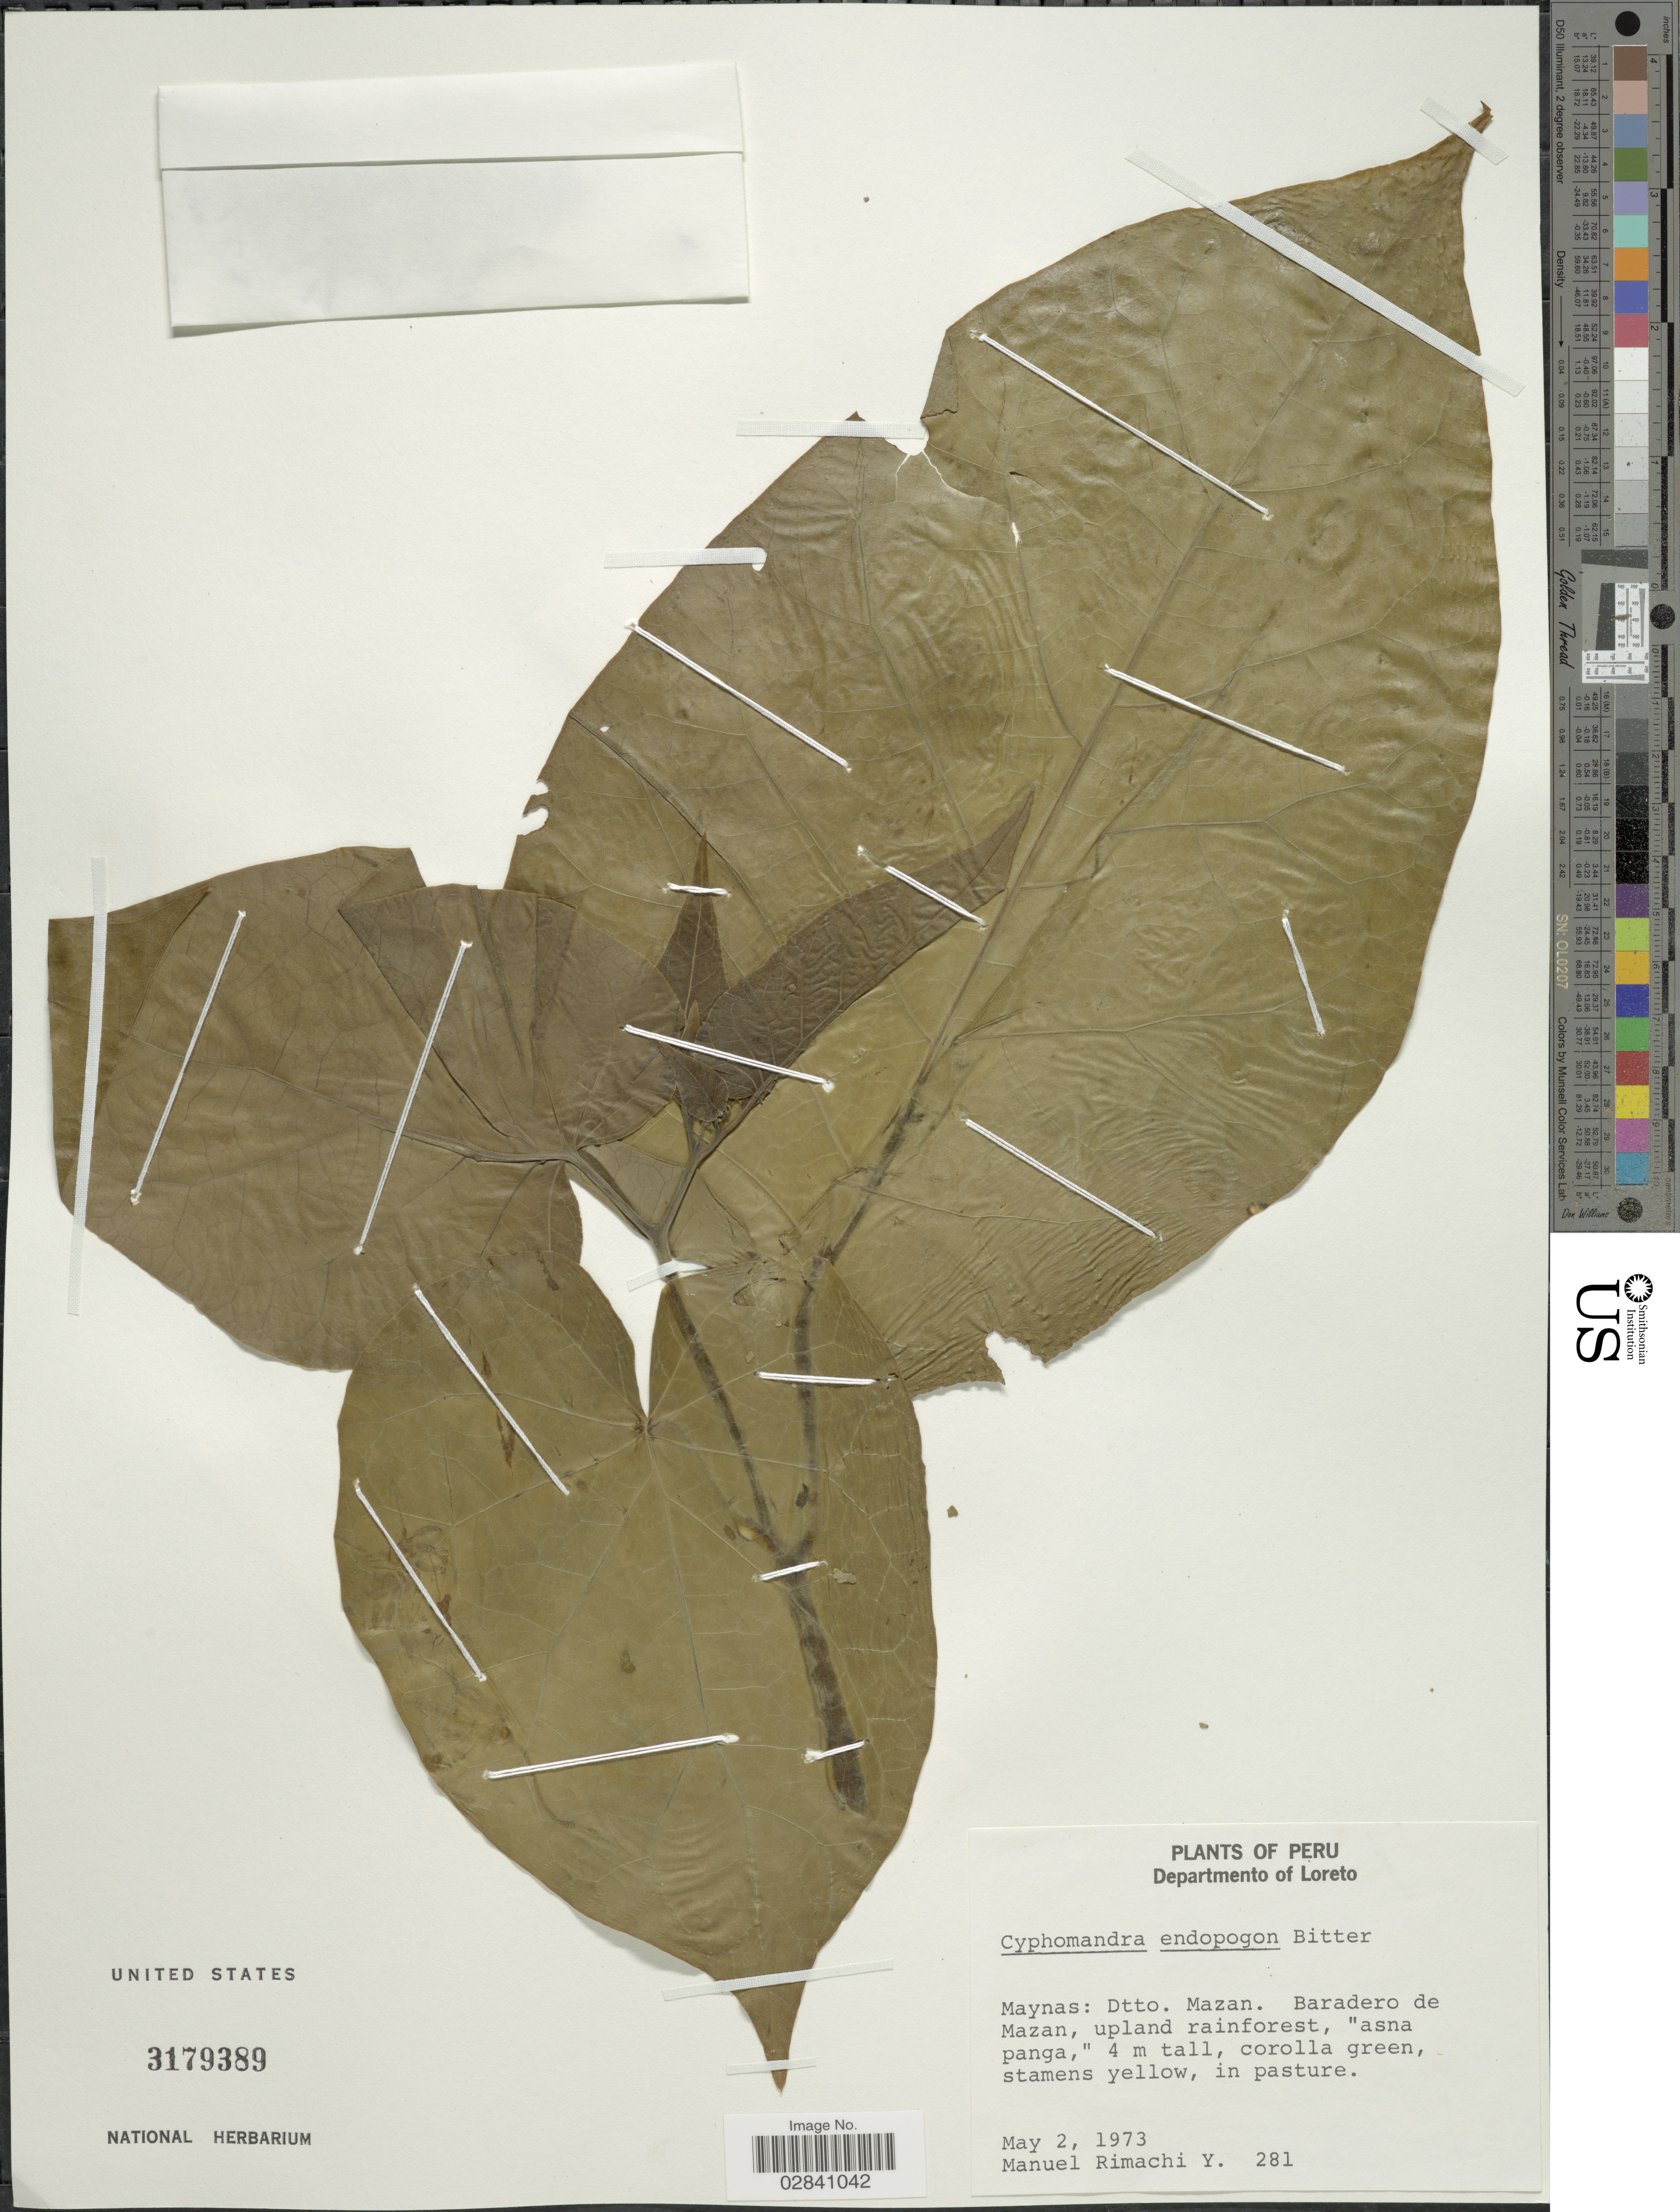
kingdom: Plantae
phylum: Tracheophyta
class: Magnoliopsida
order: Solanales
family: Solanaceae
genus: Cyphomandra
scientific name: Cyphomandra endopogon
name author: Bitter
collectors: M. Rimachi Y.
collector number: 281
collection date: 1973-05-02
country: Peru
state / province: Loreto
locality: Department of Loreto. Maynas: Dtto. Mazan. Baradero de Mazan.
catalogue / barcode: US 3179389